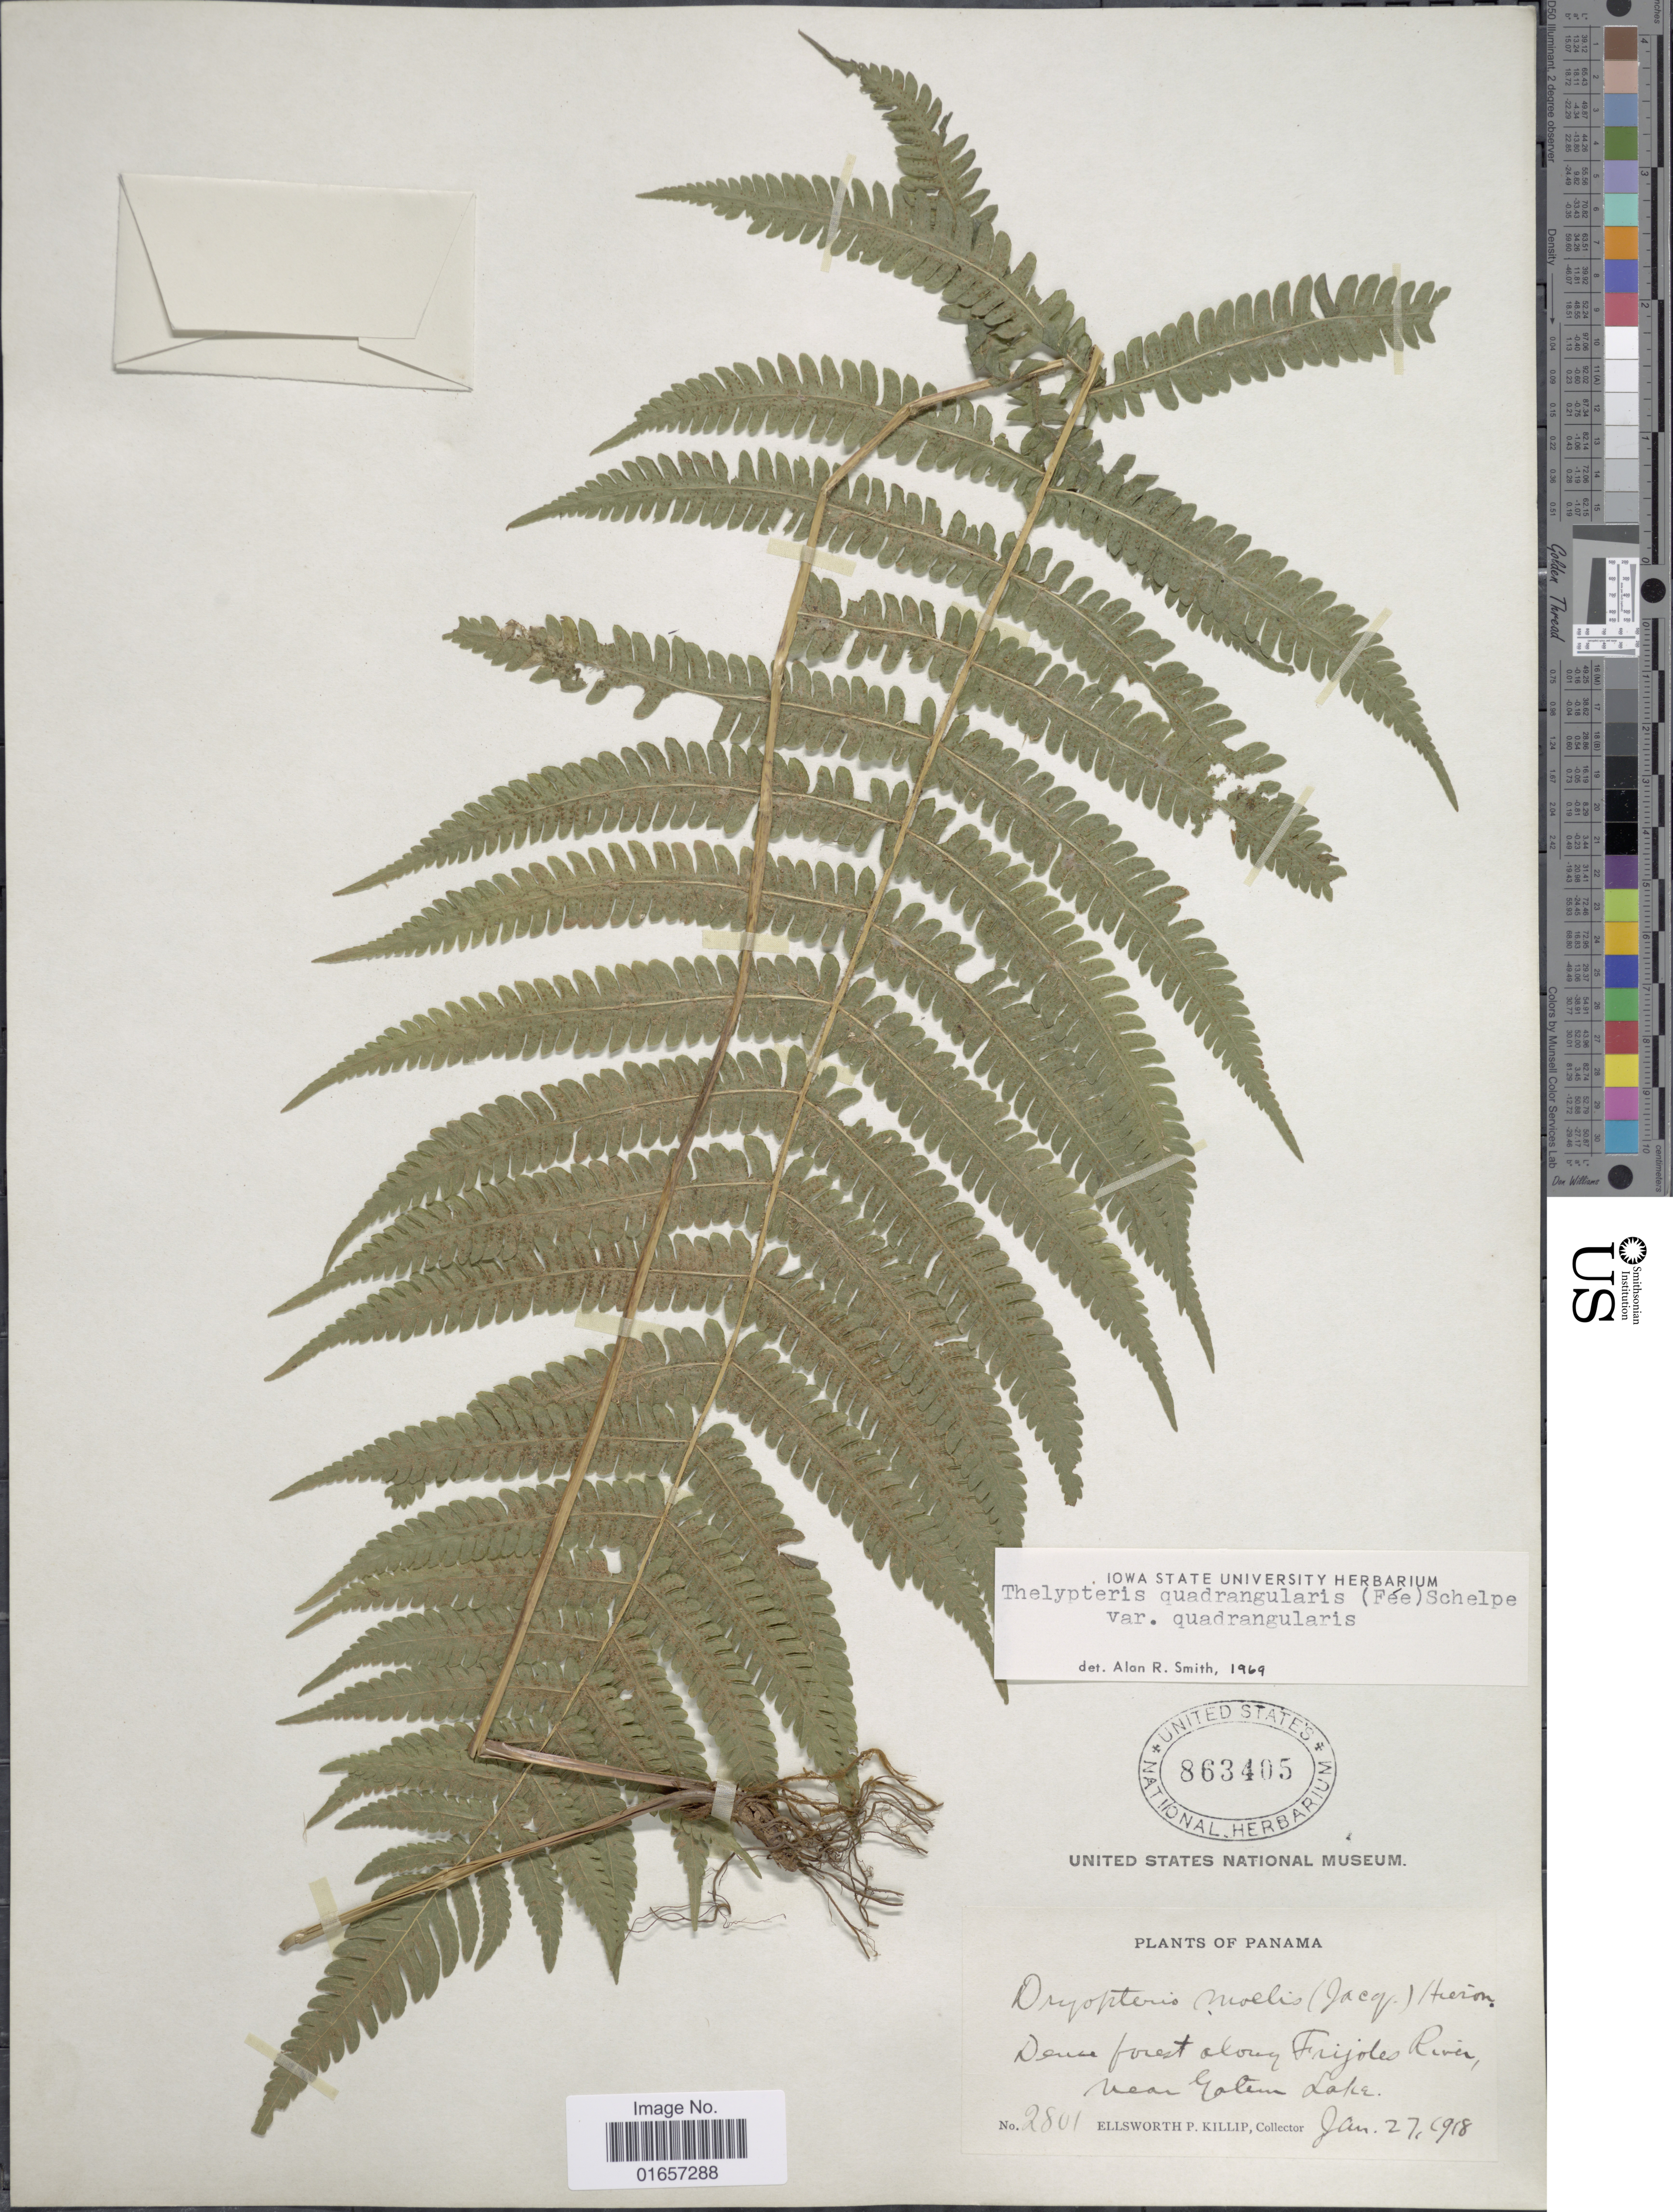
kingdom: Plantae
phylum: Tracheophyta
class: Polypodiopsida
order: Polypodiales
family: Thelypteridaceae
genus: Christella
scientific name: Christella hispidula var. hispidula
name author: (Decne.) Holttum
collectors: E. P. Killip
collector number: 2801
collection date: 1918-01-27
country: Panama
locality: Dense forest along Frijoles River, near Gatun Lake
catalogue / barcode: US 863405